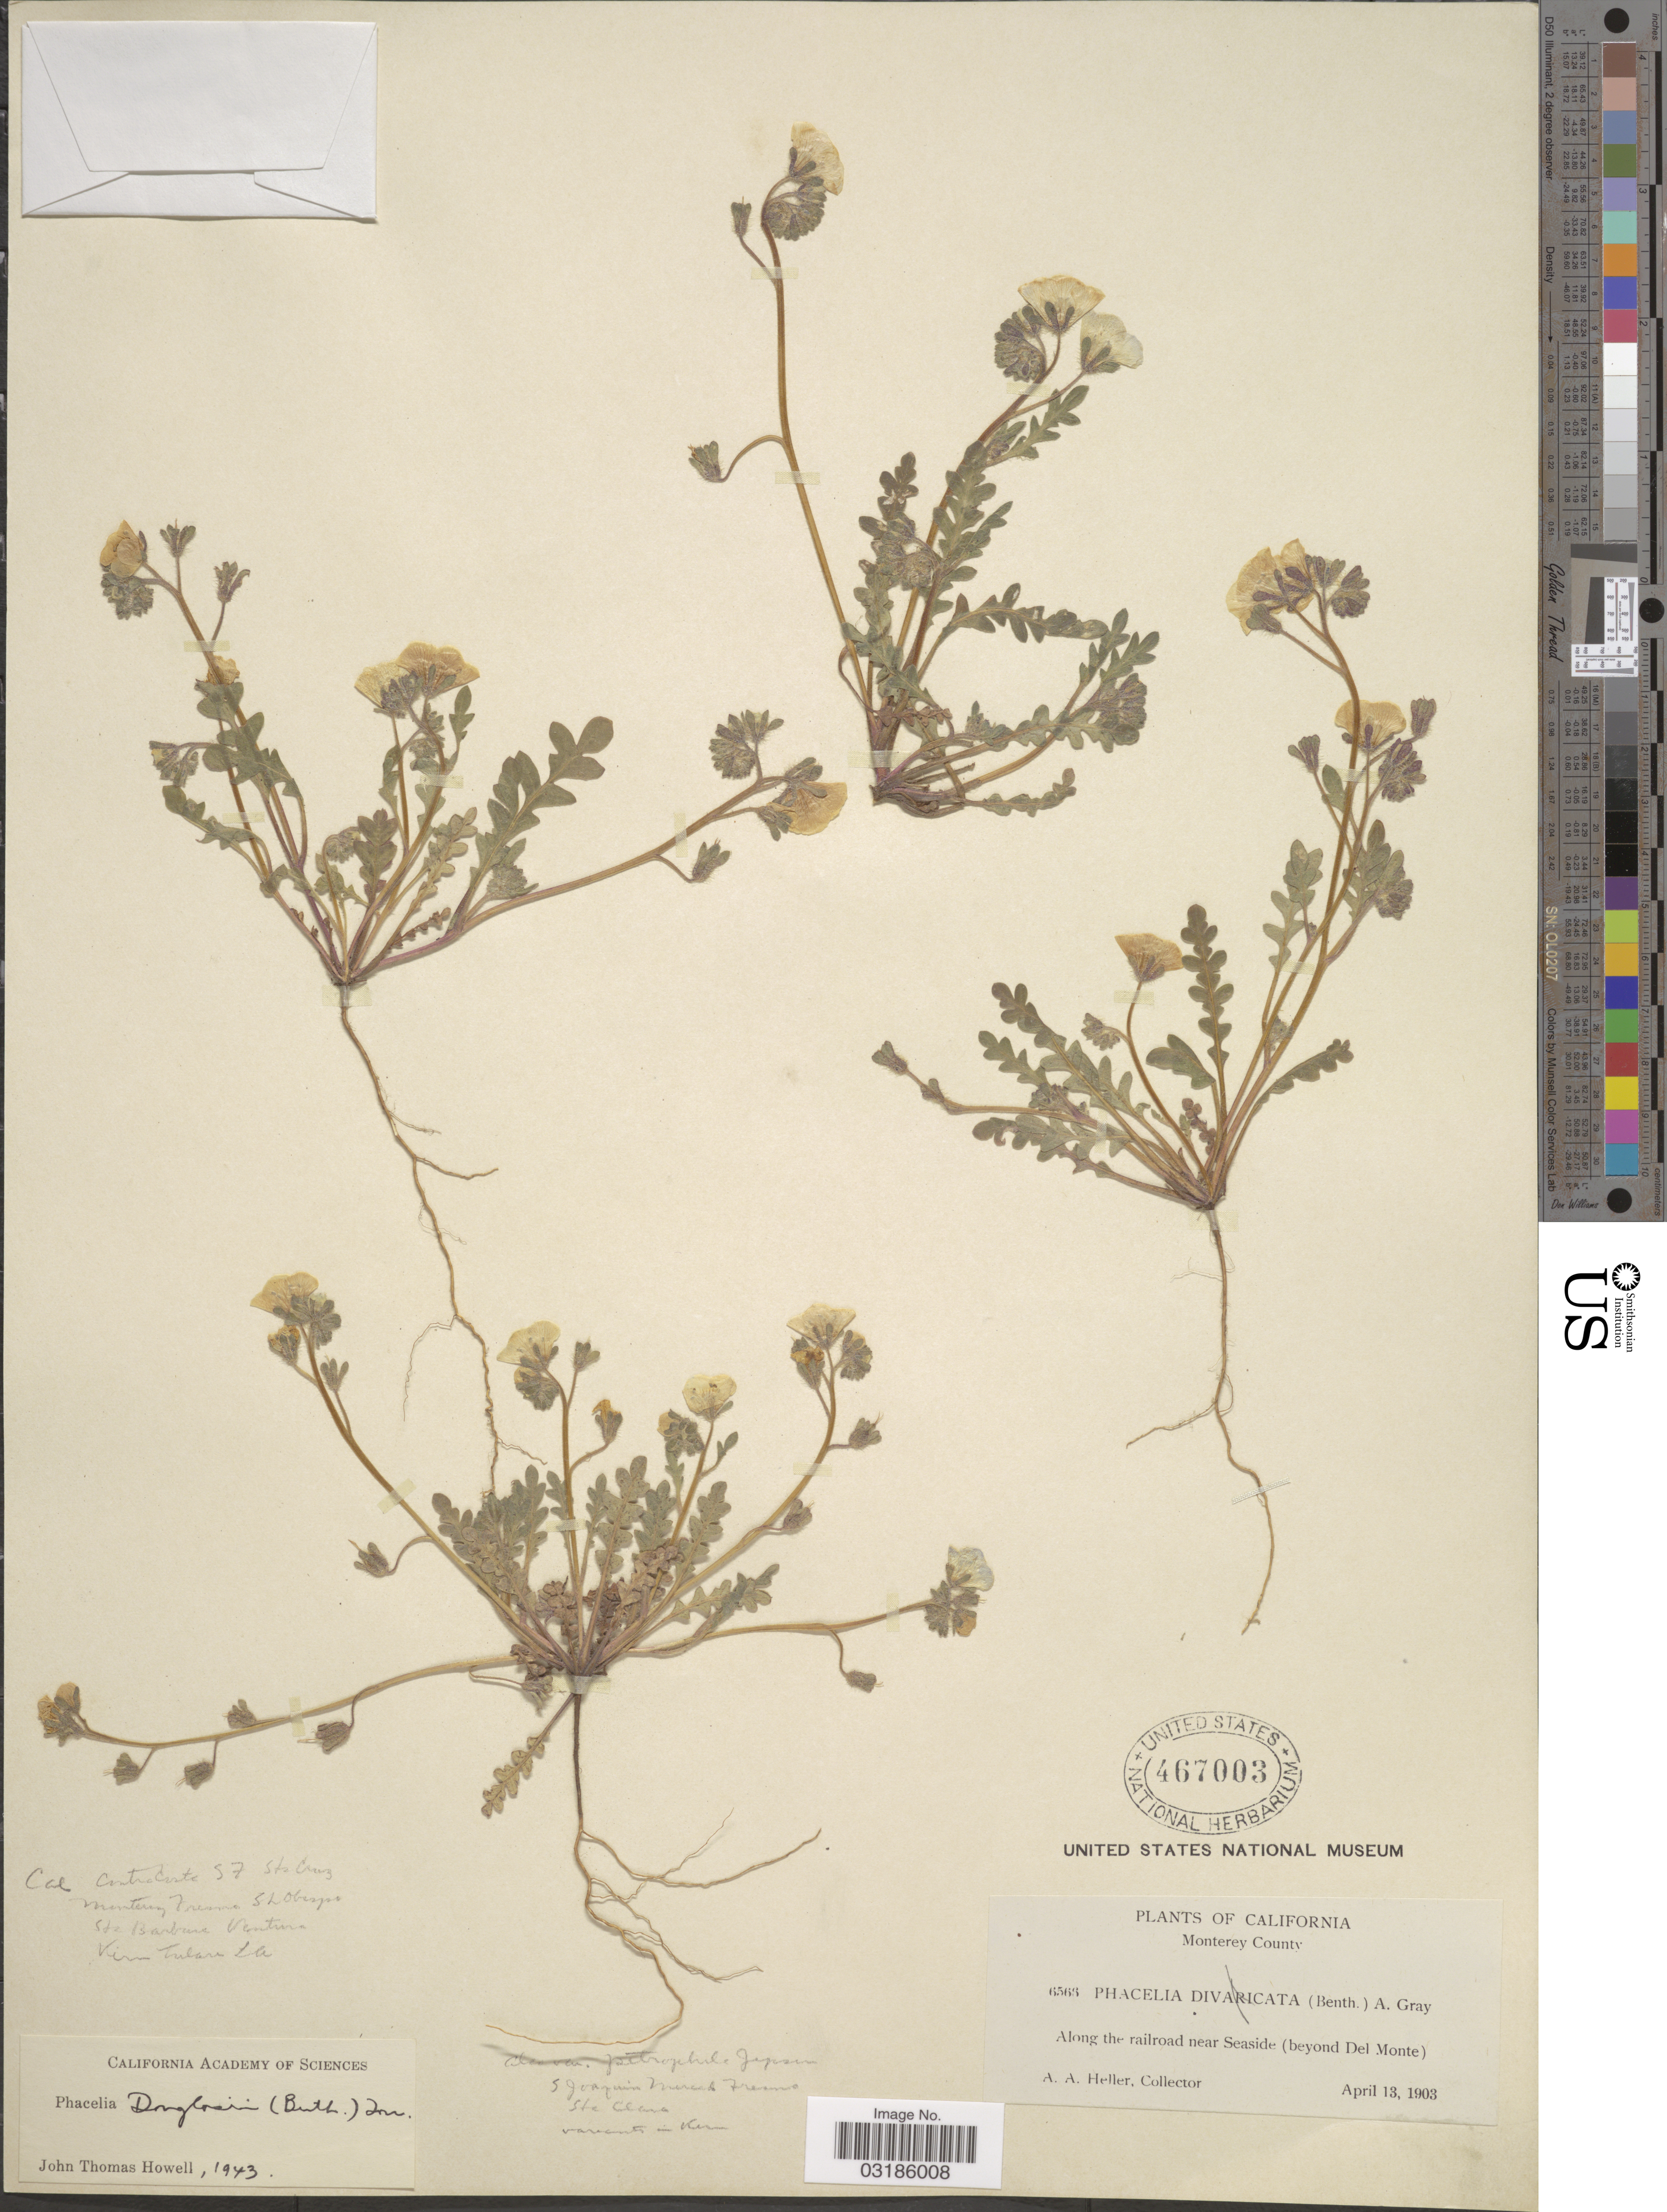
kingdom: Plantae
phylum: Tracheophyta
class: Magnoliopsida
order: Boraginales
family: Hydrophyllaceae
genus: Phacelia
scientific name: Phacelia douglasii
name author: (Benth.) Torr.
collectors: A. A. Heller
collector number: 6566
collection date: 1903-04-13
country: United States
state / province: California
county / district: Monterey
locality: Monterey County. Along the railroad near Seaside (beyond Del Monte).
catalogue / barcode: US 467003